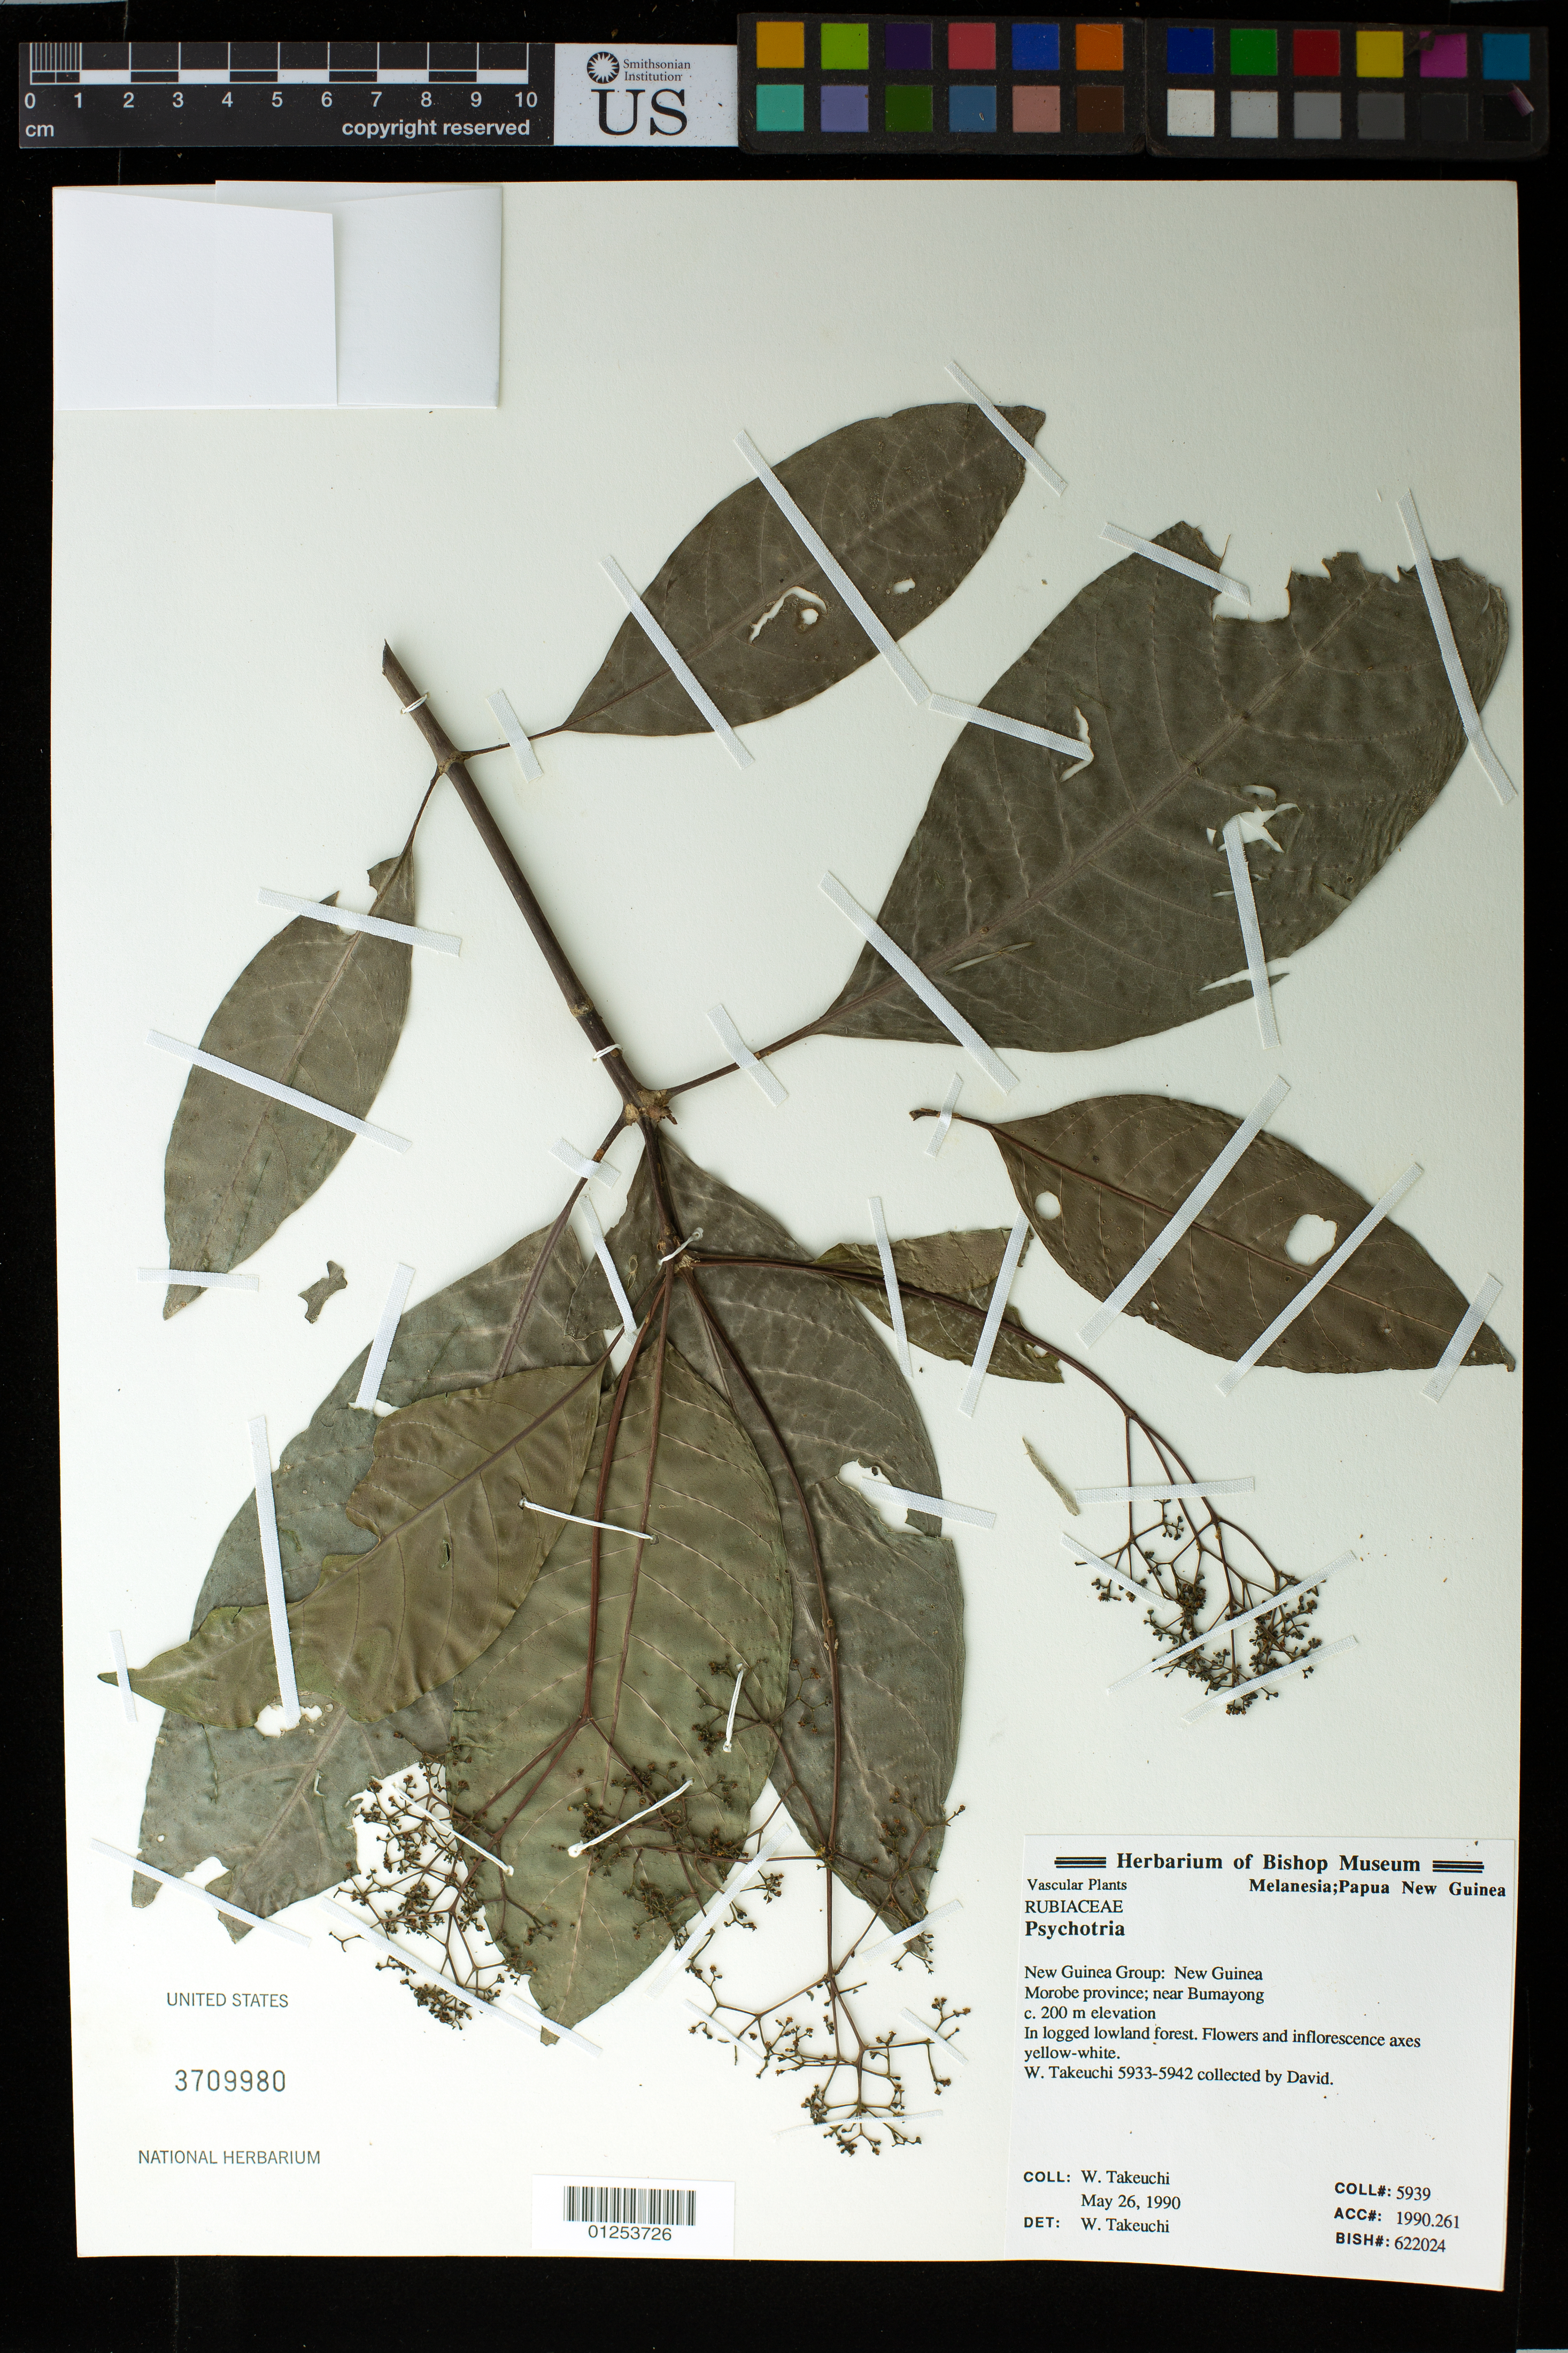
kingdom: Plantae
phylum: Tracheophyta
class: Magnoliopsida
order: Gentianales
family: Rubiaceae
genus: Psychotria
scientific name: Psychotria sp.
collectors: W. Takeuchi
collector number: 5939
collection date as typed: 26 May 1990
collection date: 1990-05-26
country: Papua New Guinea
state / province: Morobe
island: New Guinea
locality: Morobe Province; near Bumayong.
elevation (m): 200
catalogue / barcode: US 3709980